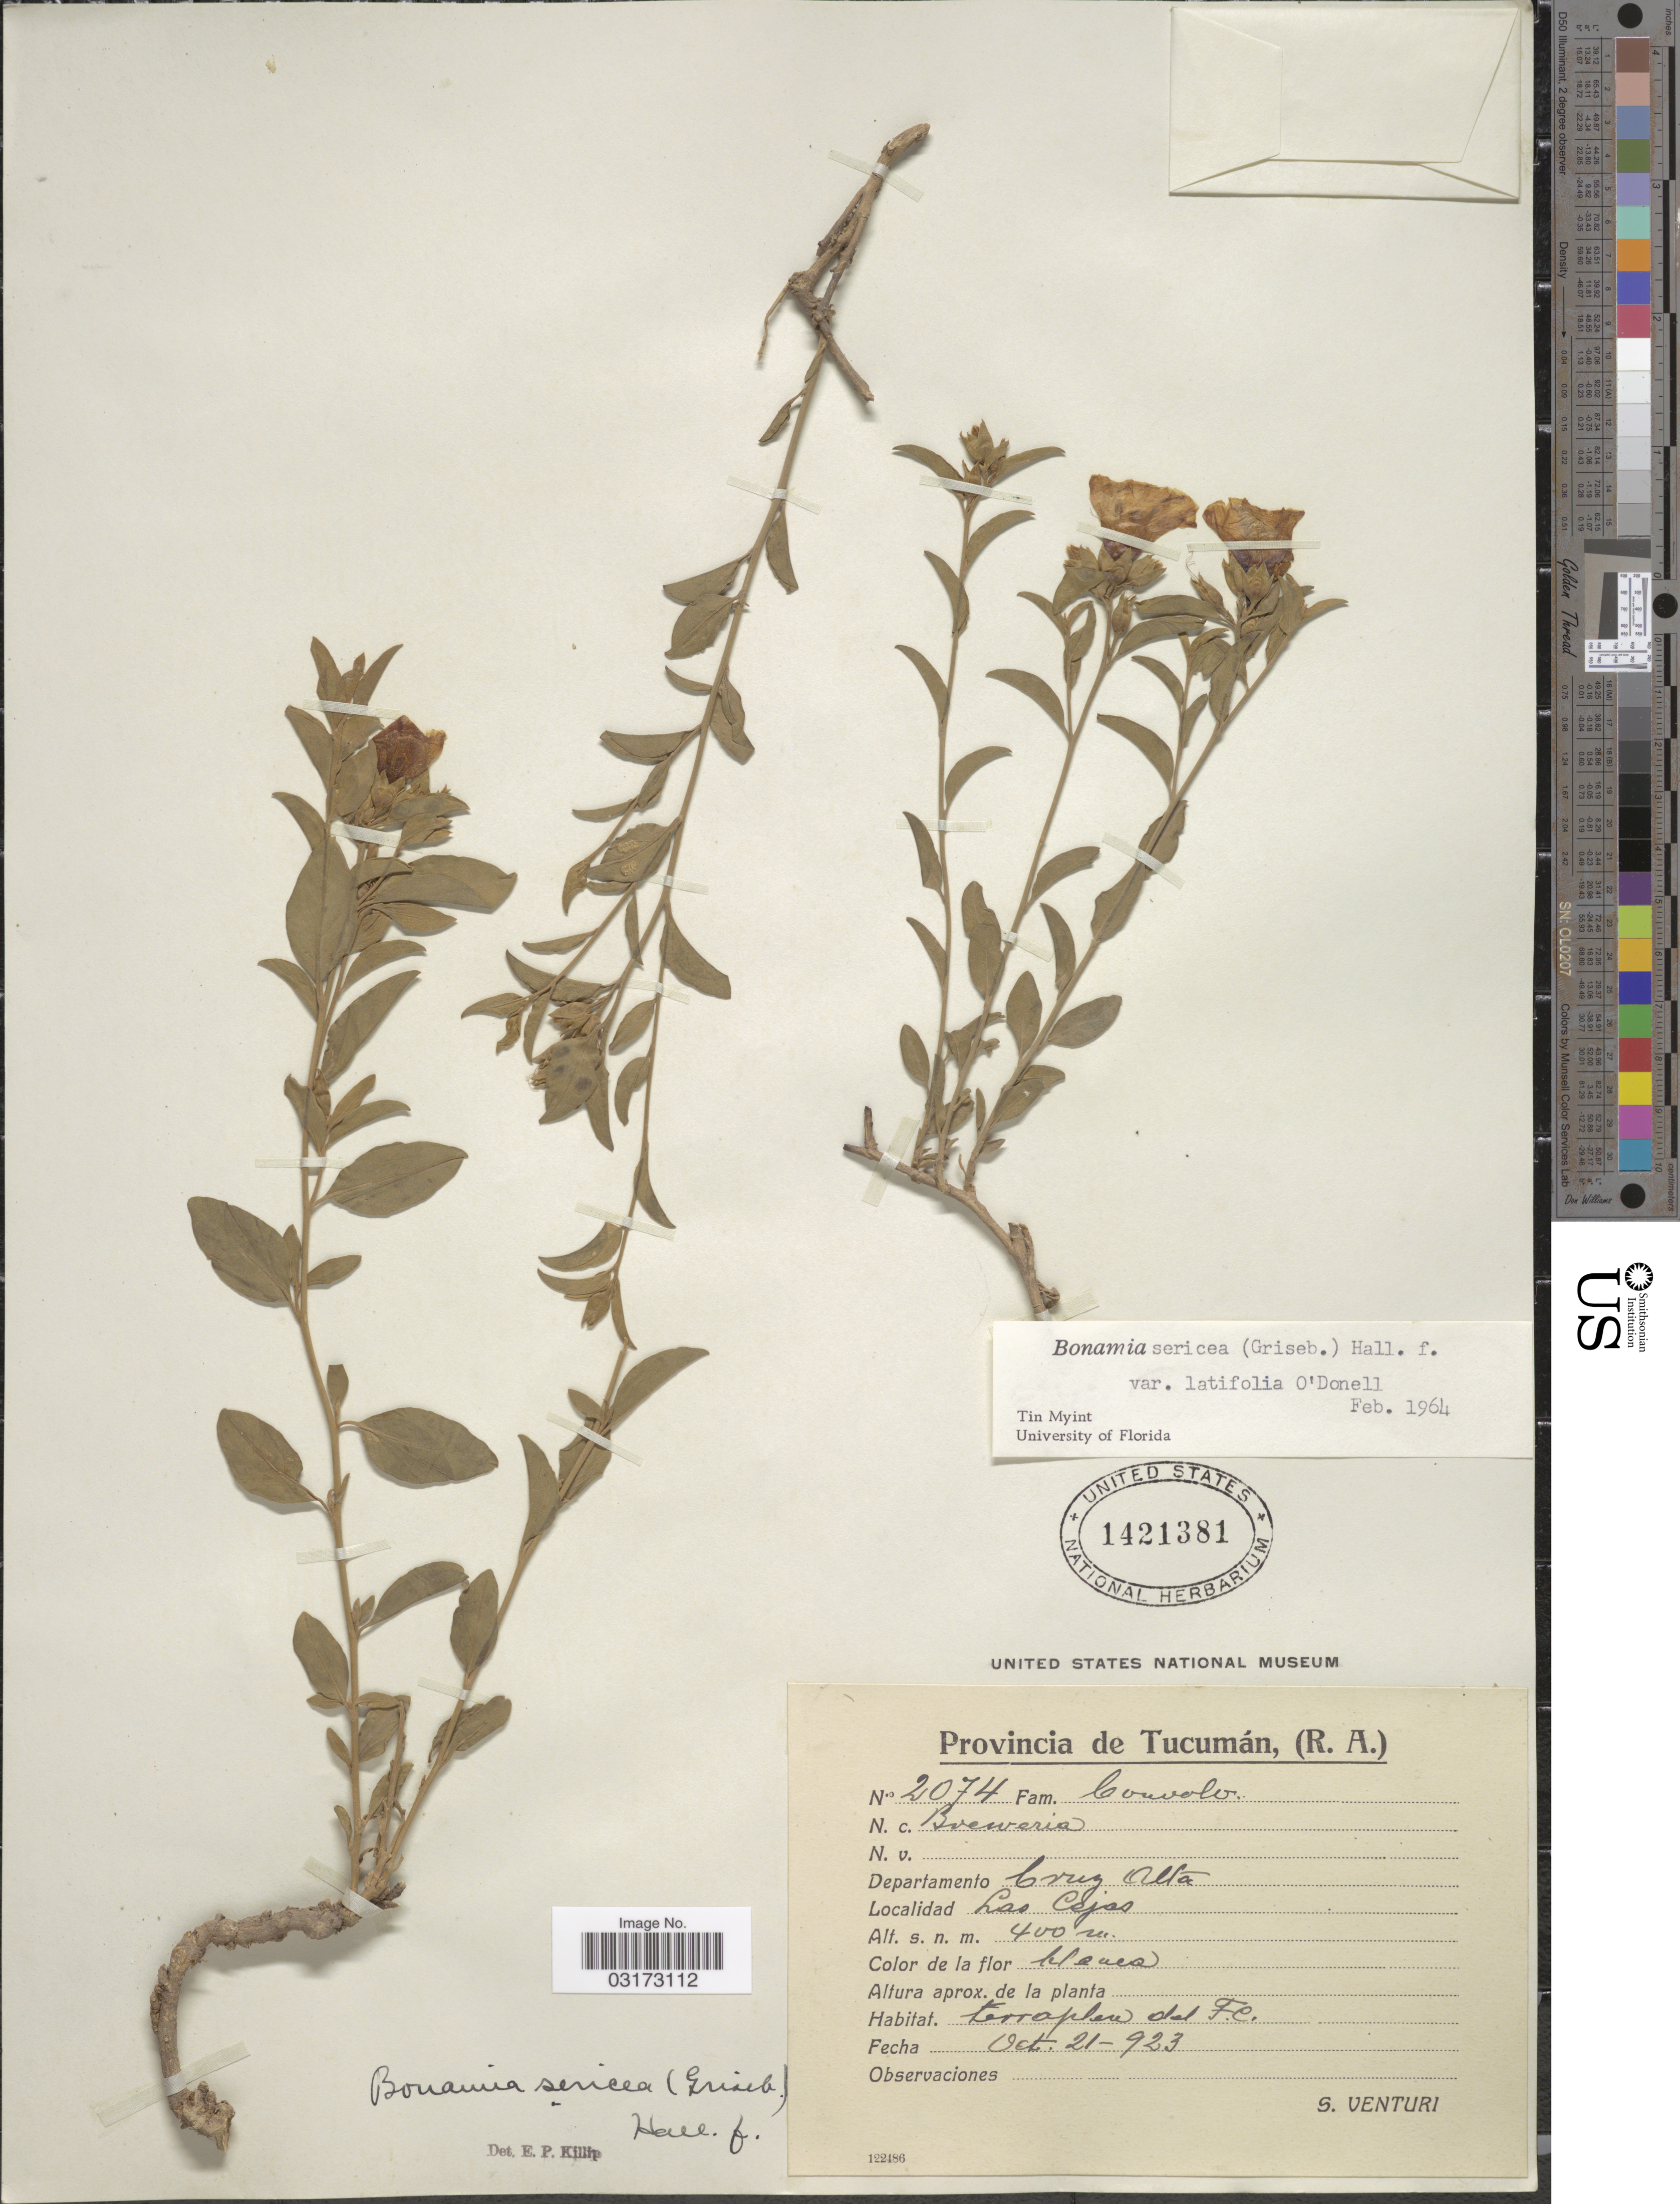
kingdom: Plantae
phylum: Tracheophyta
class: Magnoliopsida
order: Solanales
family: Convolvulaceae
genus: Bonamia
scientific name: Bonamia sericea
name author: (Griseb.) Hallier f.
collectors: S. Venturi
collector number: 2074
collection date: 1923-10-21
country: Argentina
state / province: Tucuman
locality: Provincia de Tucumán, (R. A.). Departamento Cruz Alta. Las Cejas.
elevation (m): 400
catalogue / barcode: US 1421381